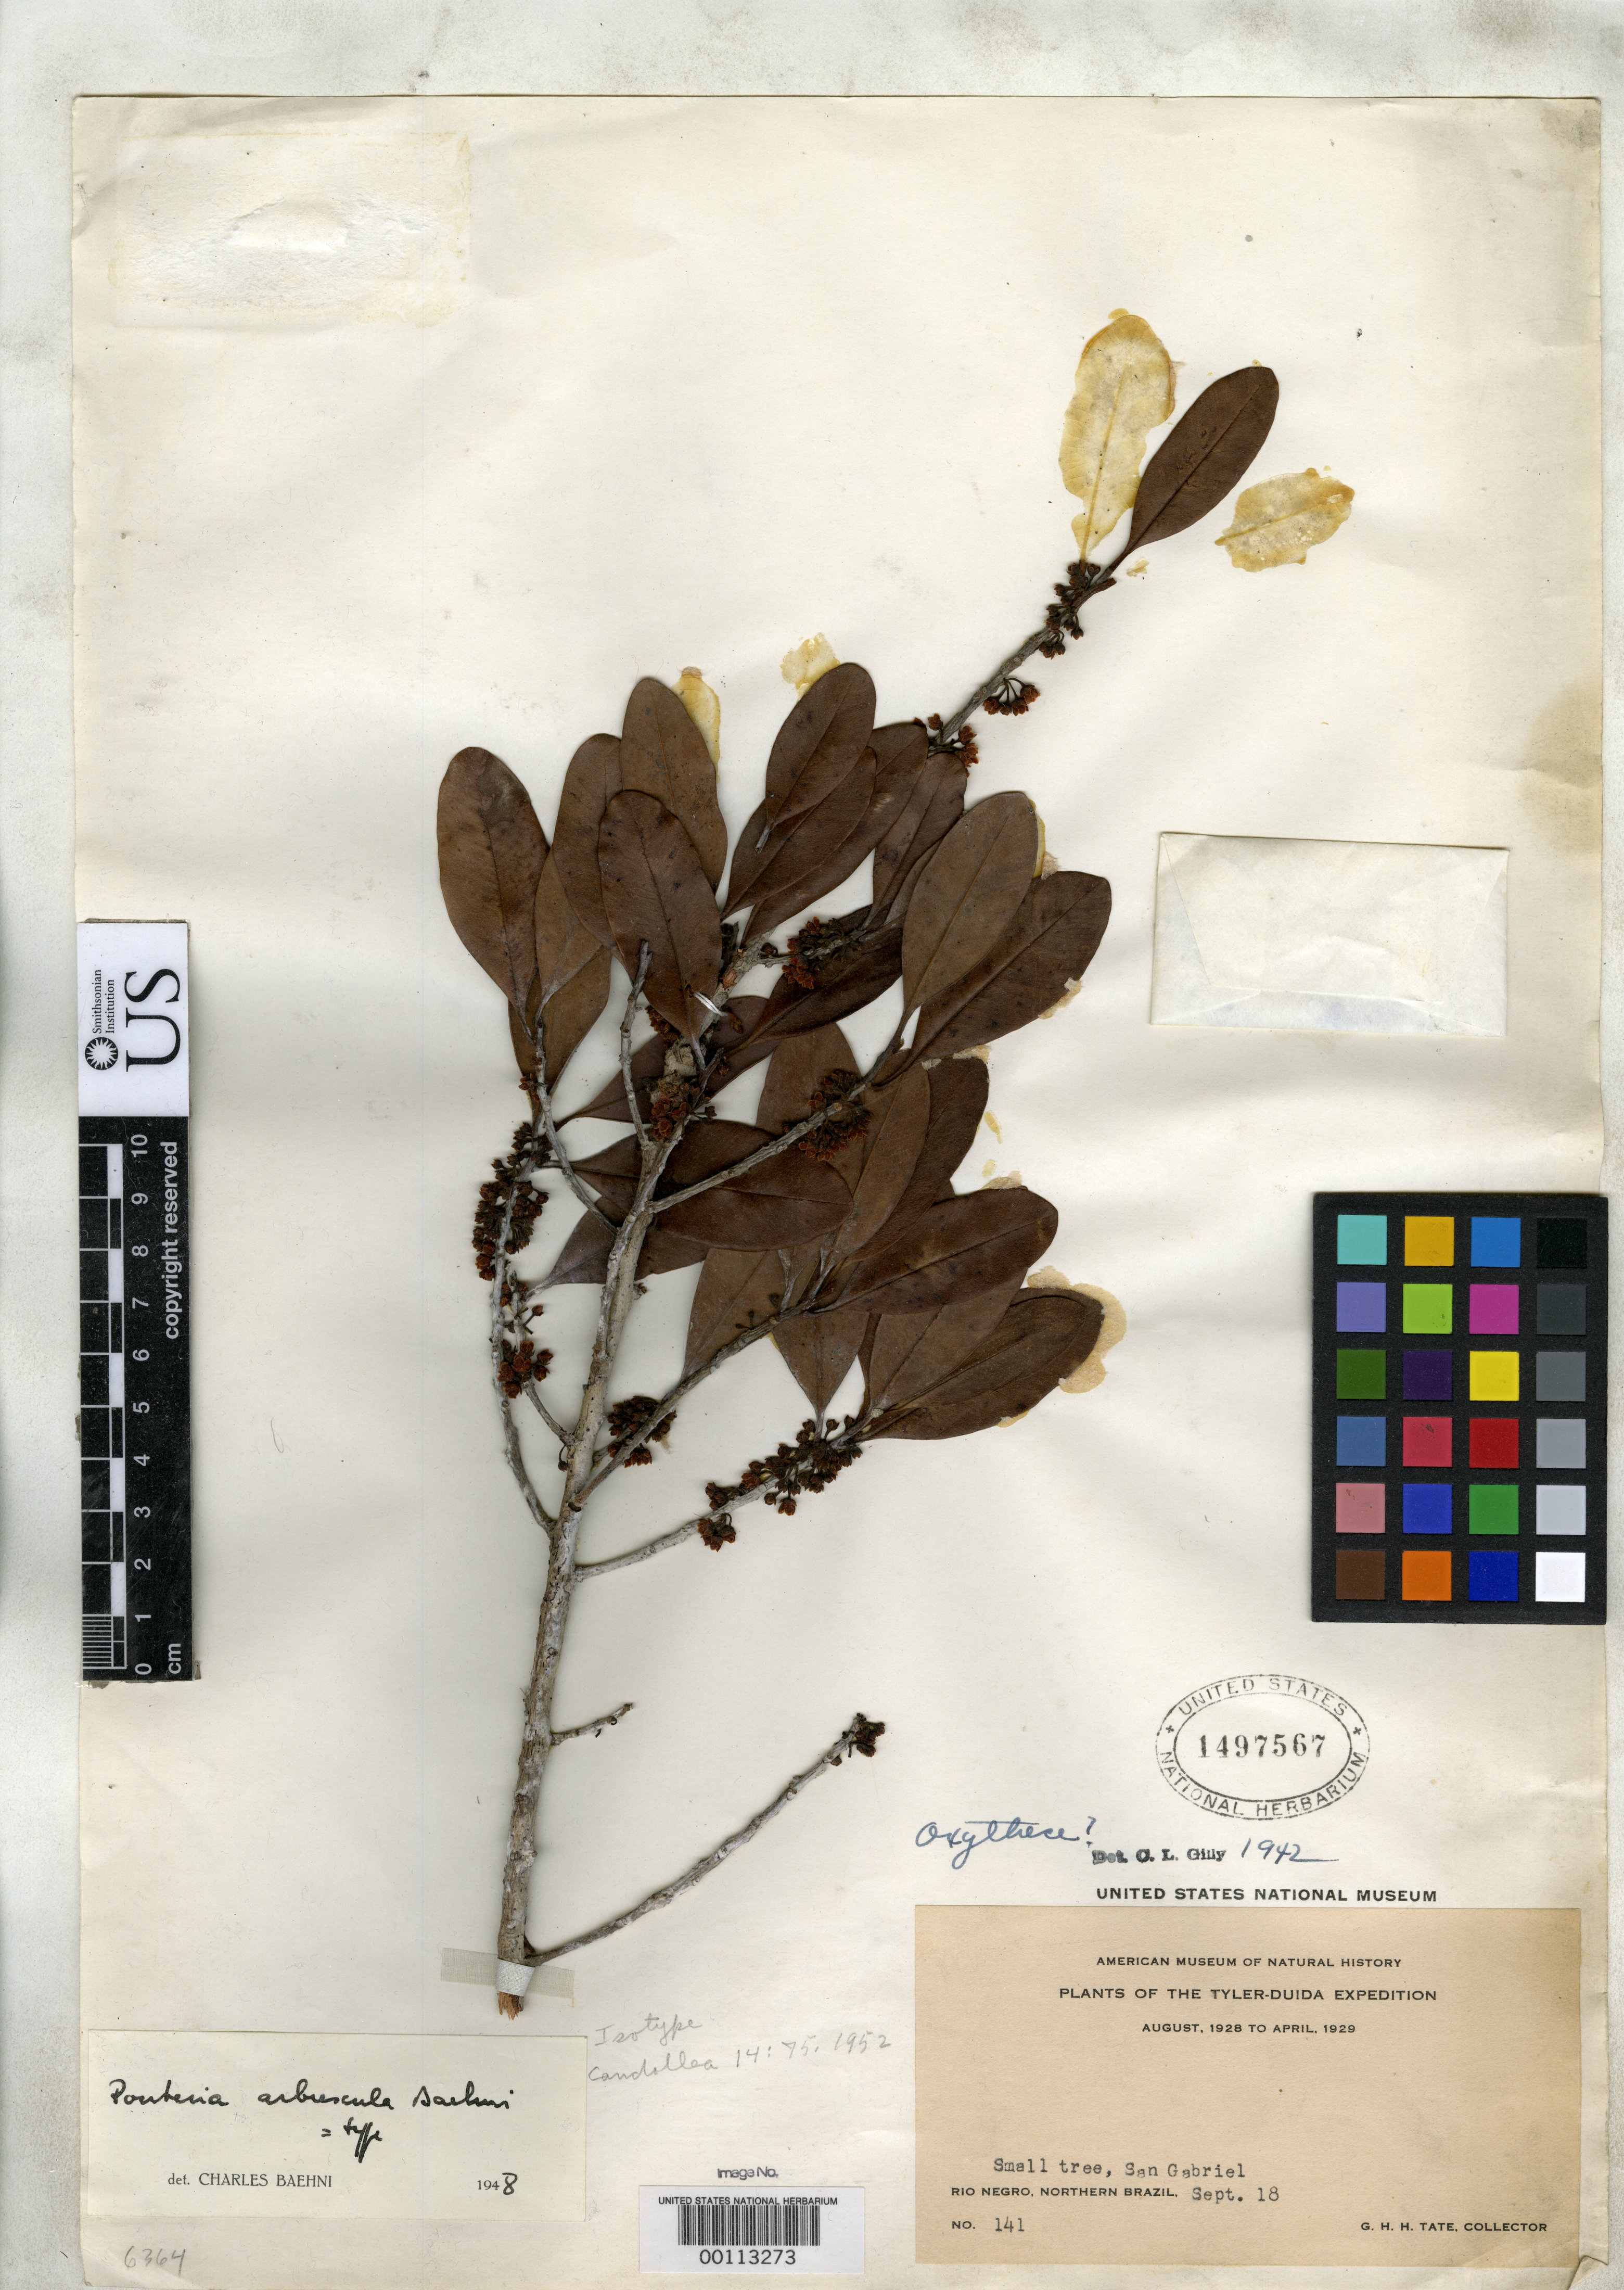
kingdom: Plantae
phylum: Tracheophyta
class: Magnoliopsida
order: Ericales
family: Sapotaceae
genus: Pouteria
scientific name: Pouteria arbuscula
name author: Baehni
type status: Isotype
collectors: G. H. H.Tate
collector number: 141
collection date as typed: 18 Sep 1928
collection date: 1928-09-18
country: Brazil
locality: Rio Negro.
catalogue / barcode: US 1497567